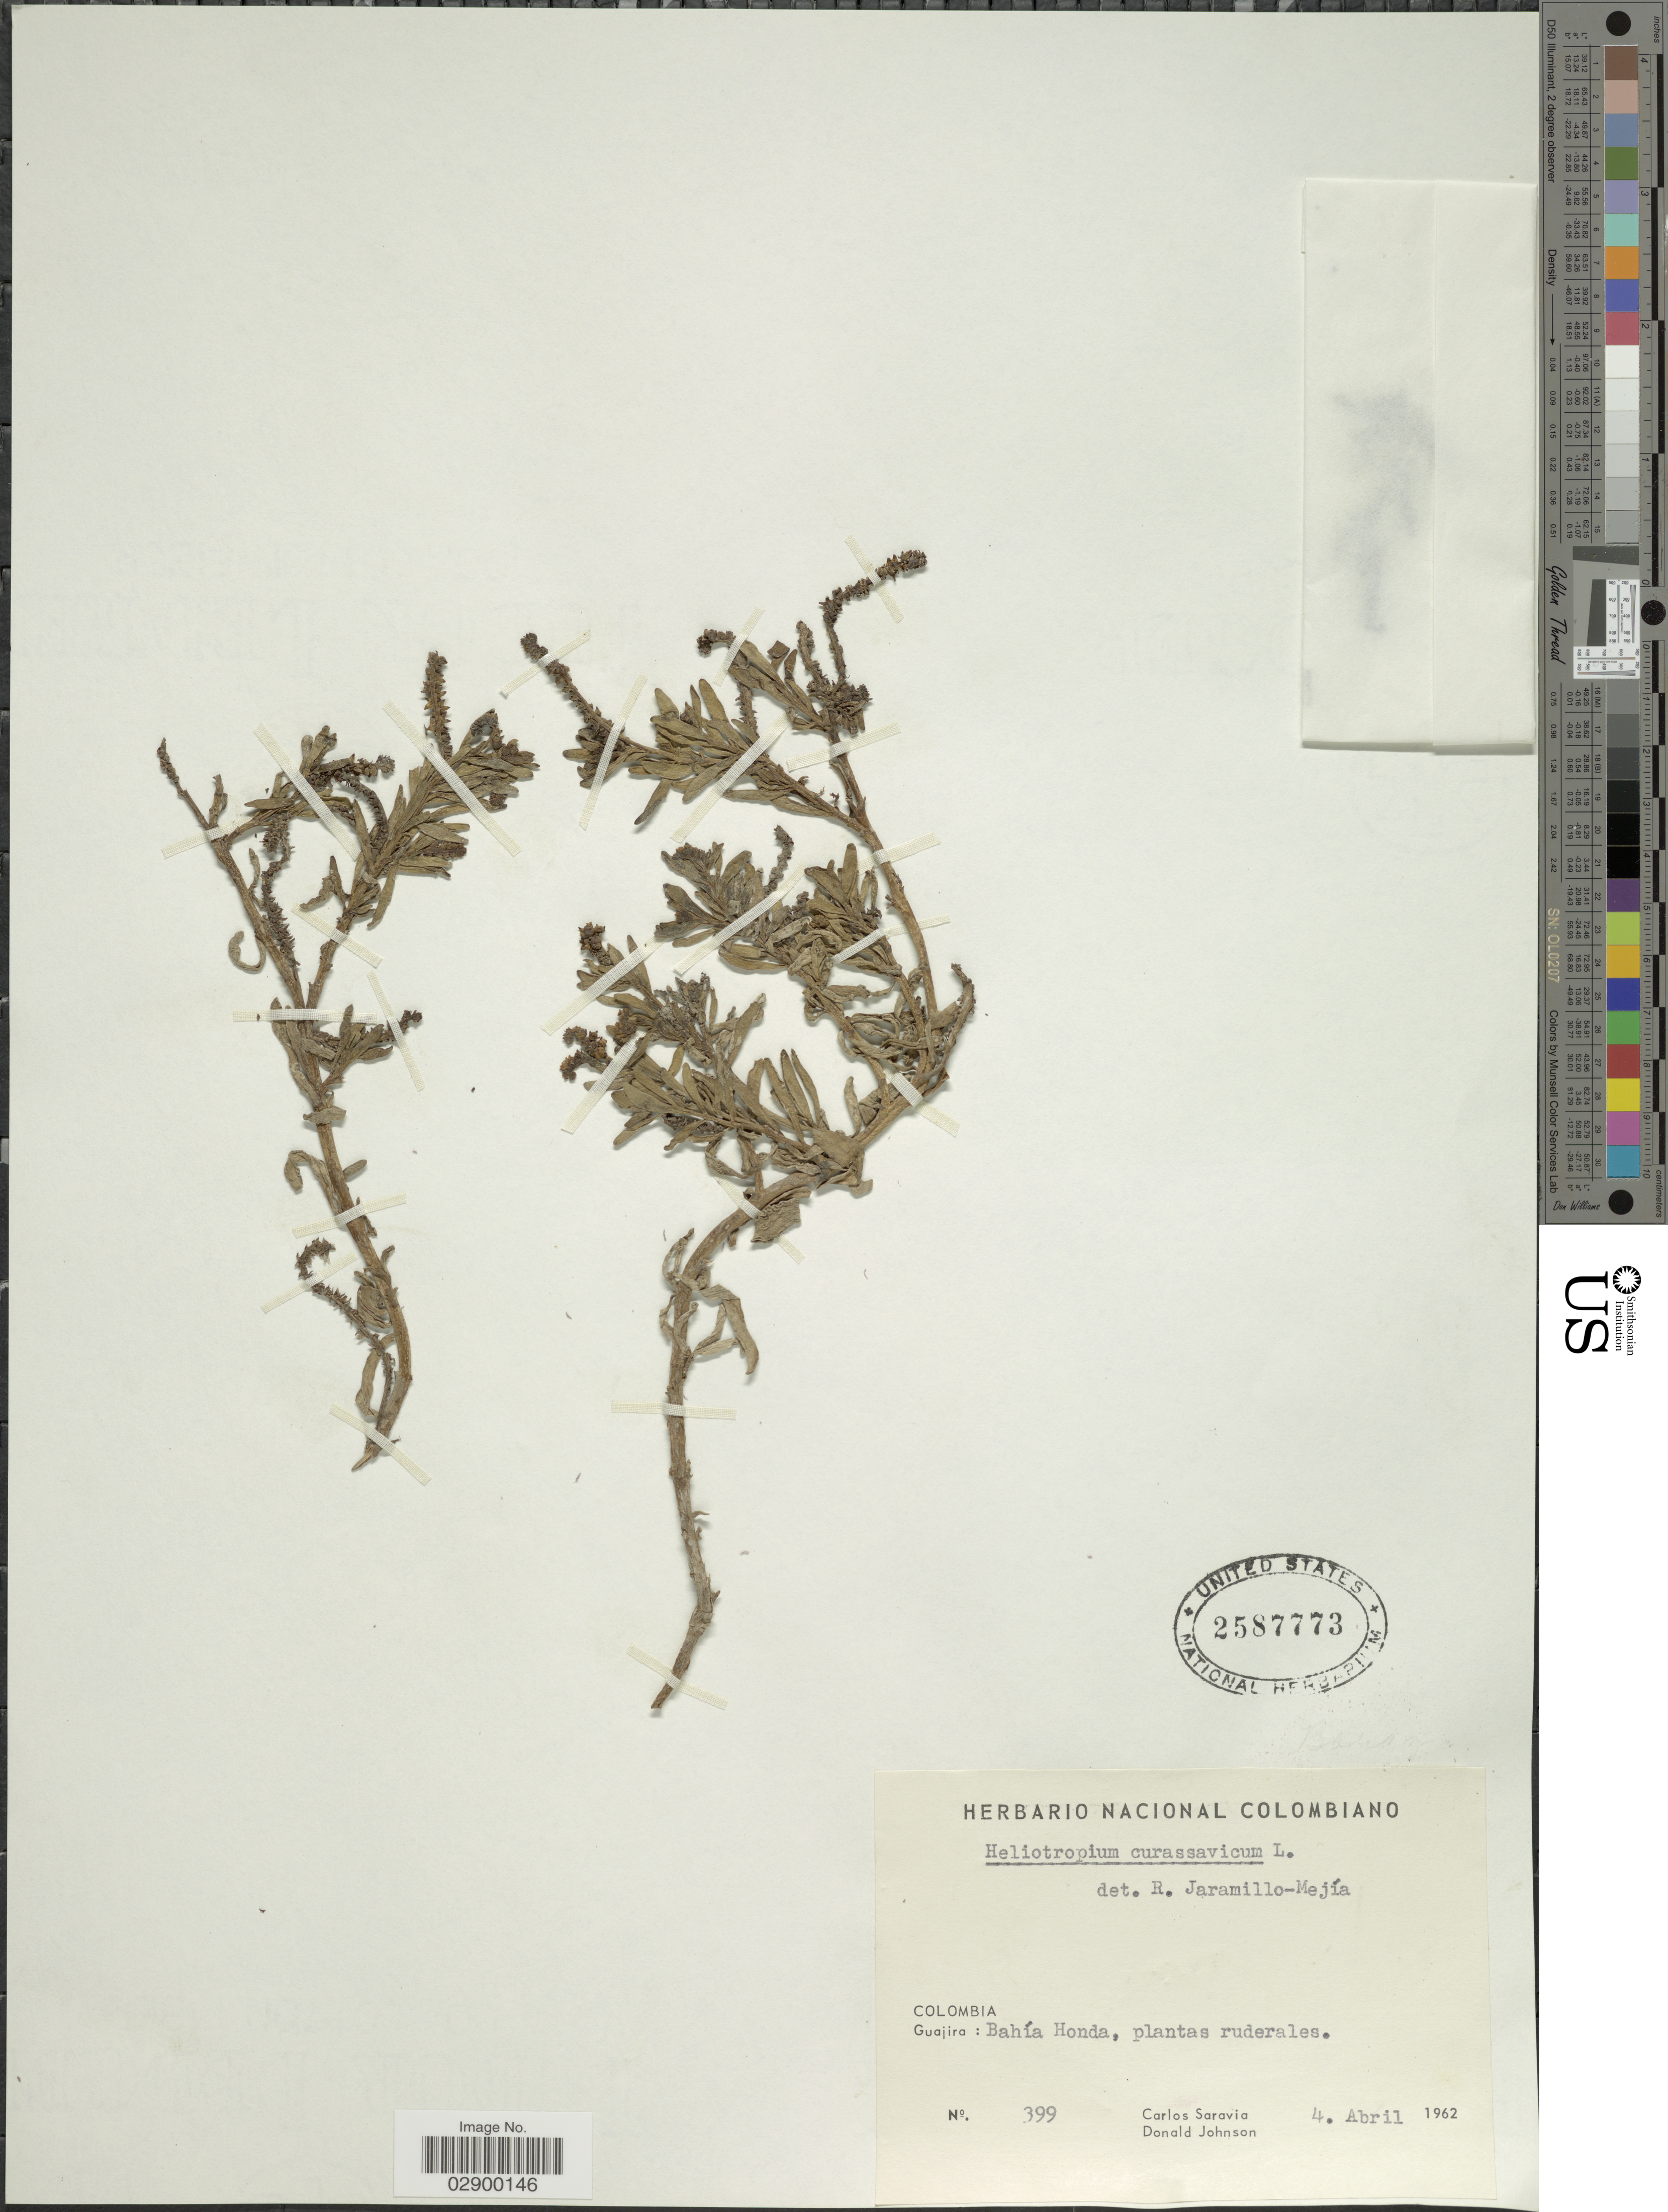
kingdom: Plantae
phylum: Tracheophyta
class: Magnoliopsida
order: Boraginales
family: Heliotropiaceae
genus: Heliotropium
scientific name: Heliotropium curassavicum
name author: L.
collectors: C. Saravia & D. Johnson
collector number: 399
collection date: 1962-04-04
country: Colombia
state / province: La Guajira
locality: Bahía Honda, plantas ruderales.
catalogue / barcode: US 2587773